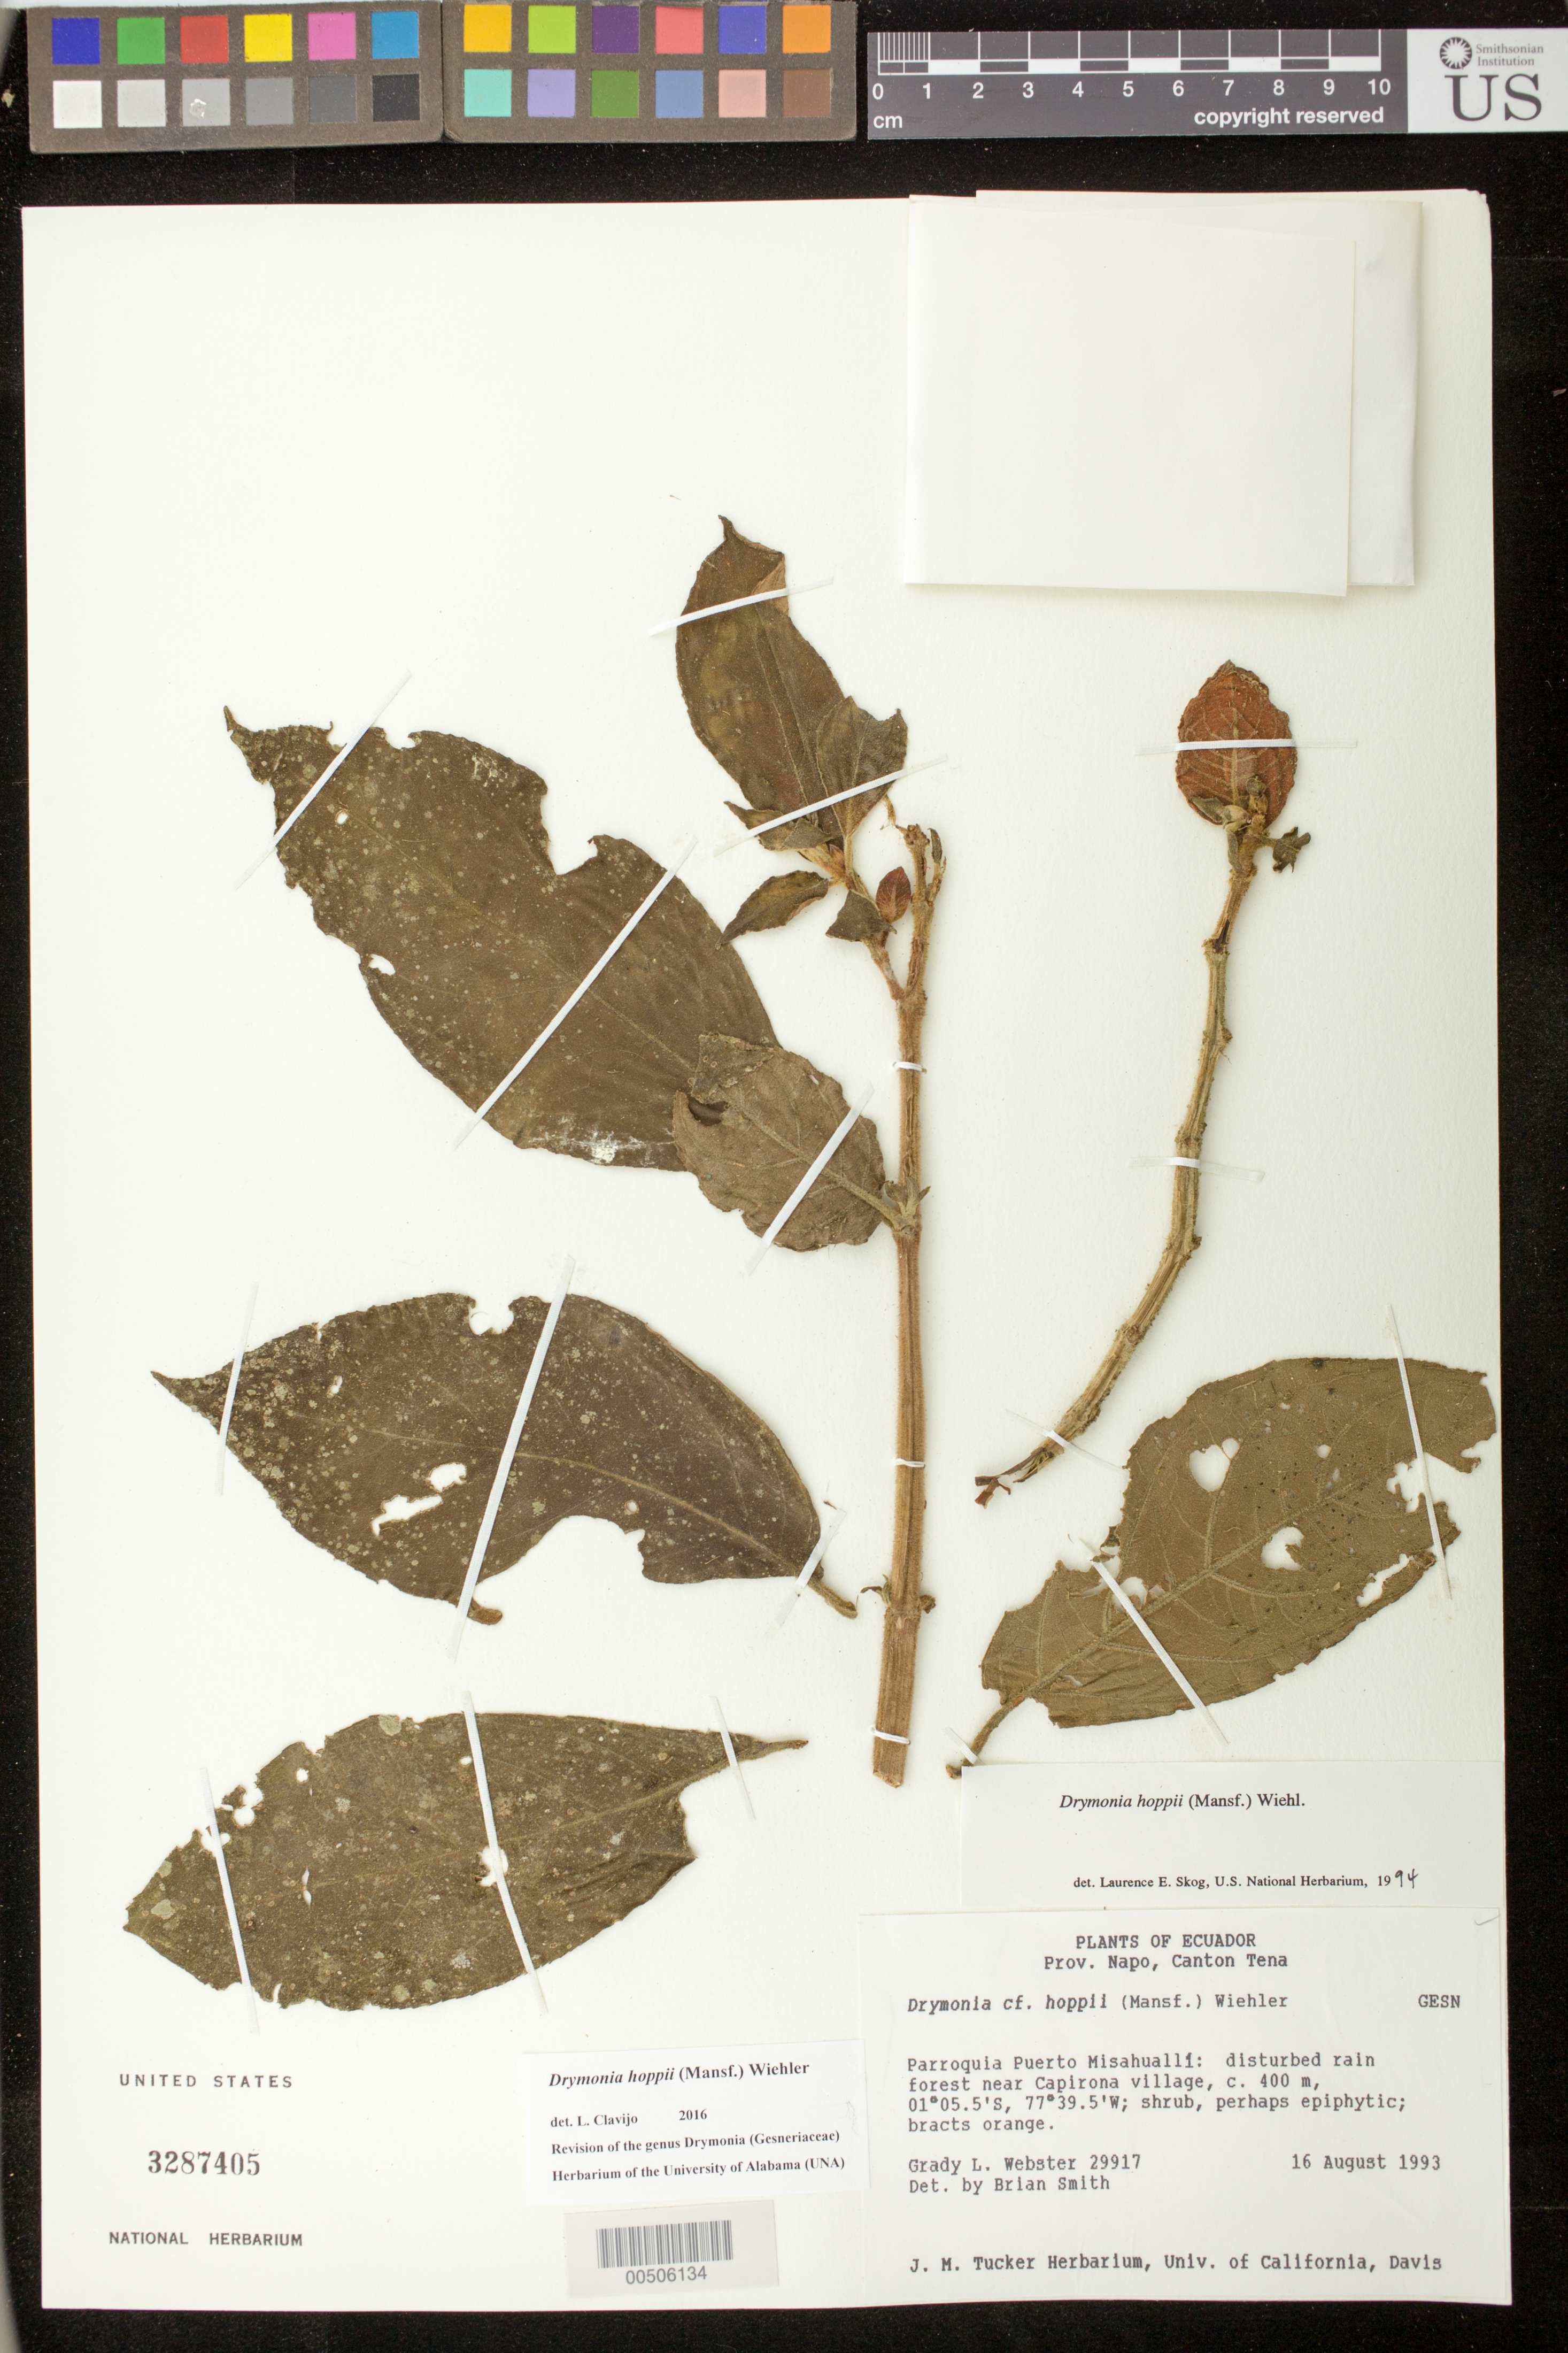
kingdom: Plantae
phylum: Tracheophyta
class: Magnoliopsida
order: Lamiales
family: Gesneriaceae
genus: Drymonia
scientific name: Drymonia hoppii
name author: (Mansf.) Wiehler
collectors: G. L. Webster & B. Smith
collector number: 29917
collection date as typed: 16 Aug 1993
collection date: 1993-08-16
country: Ecuador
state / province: Napo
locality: Canton Tena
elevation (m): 400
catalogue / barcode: US 3287405